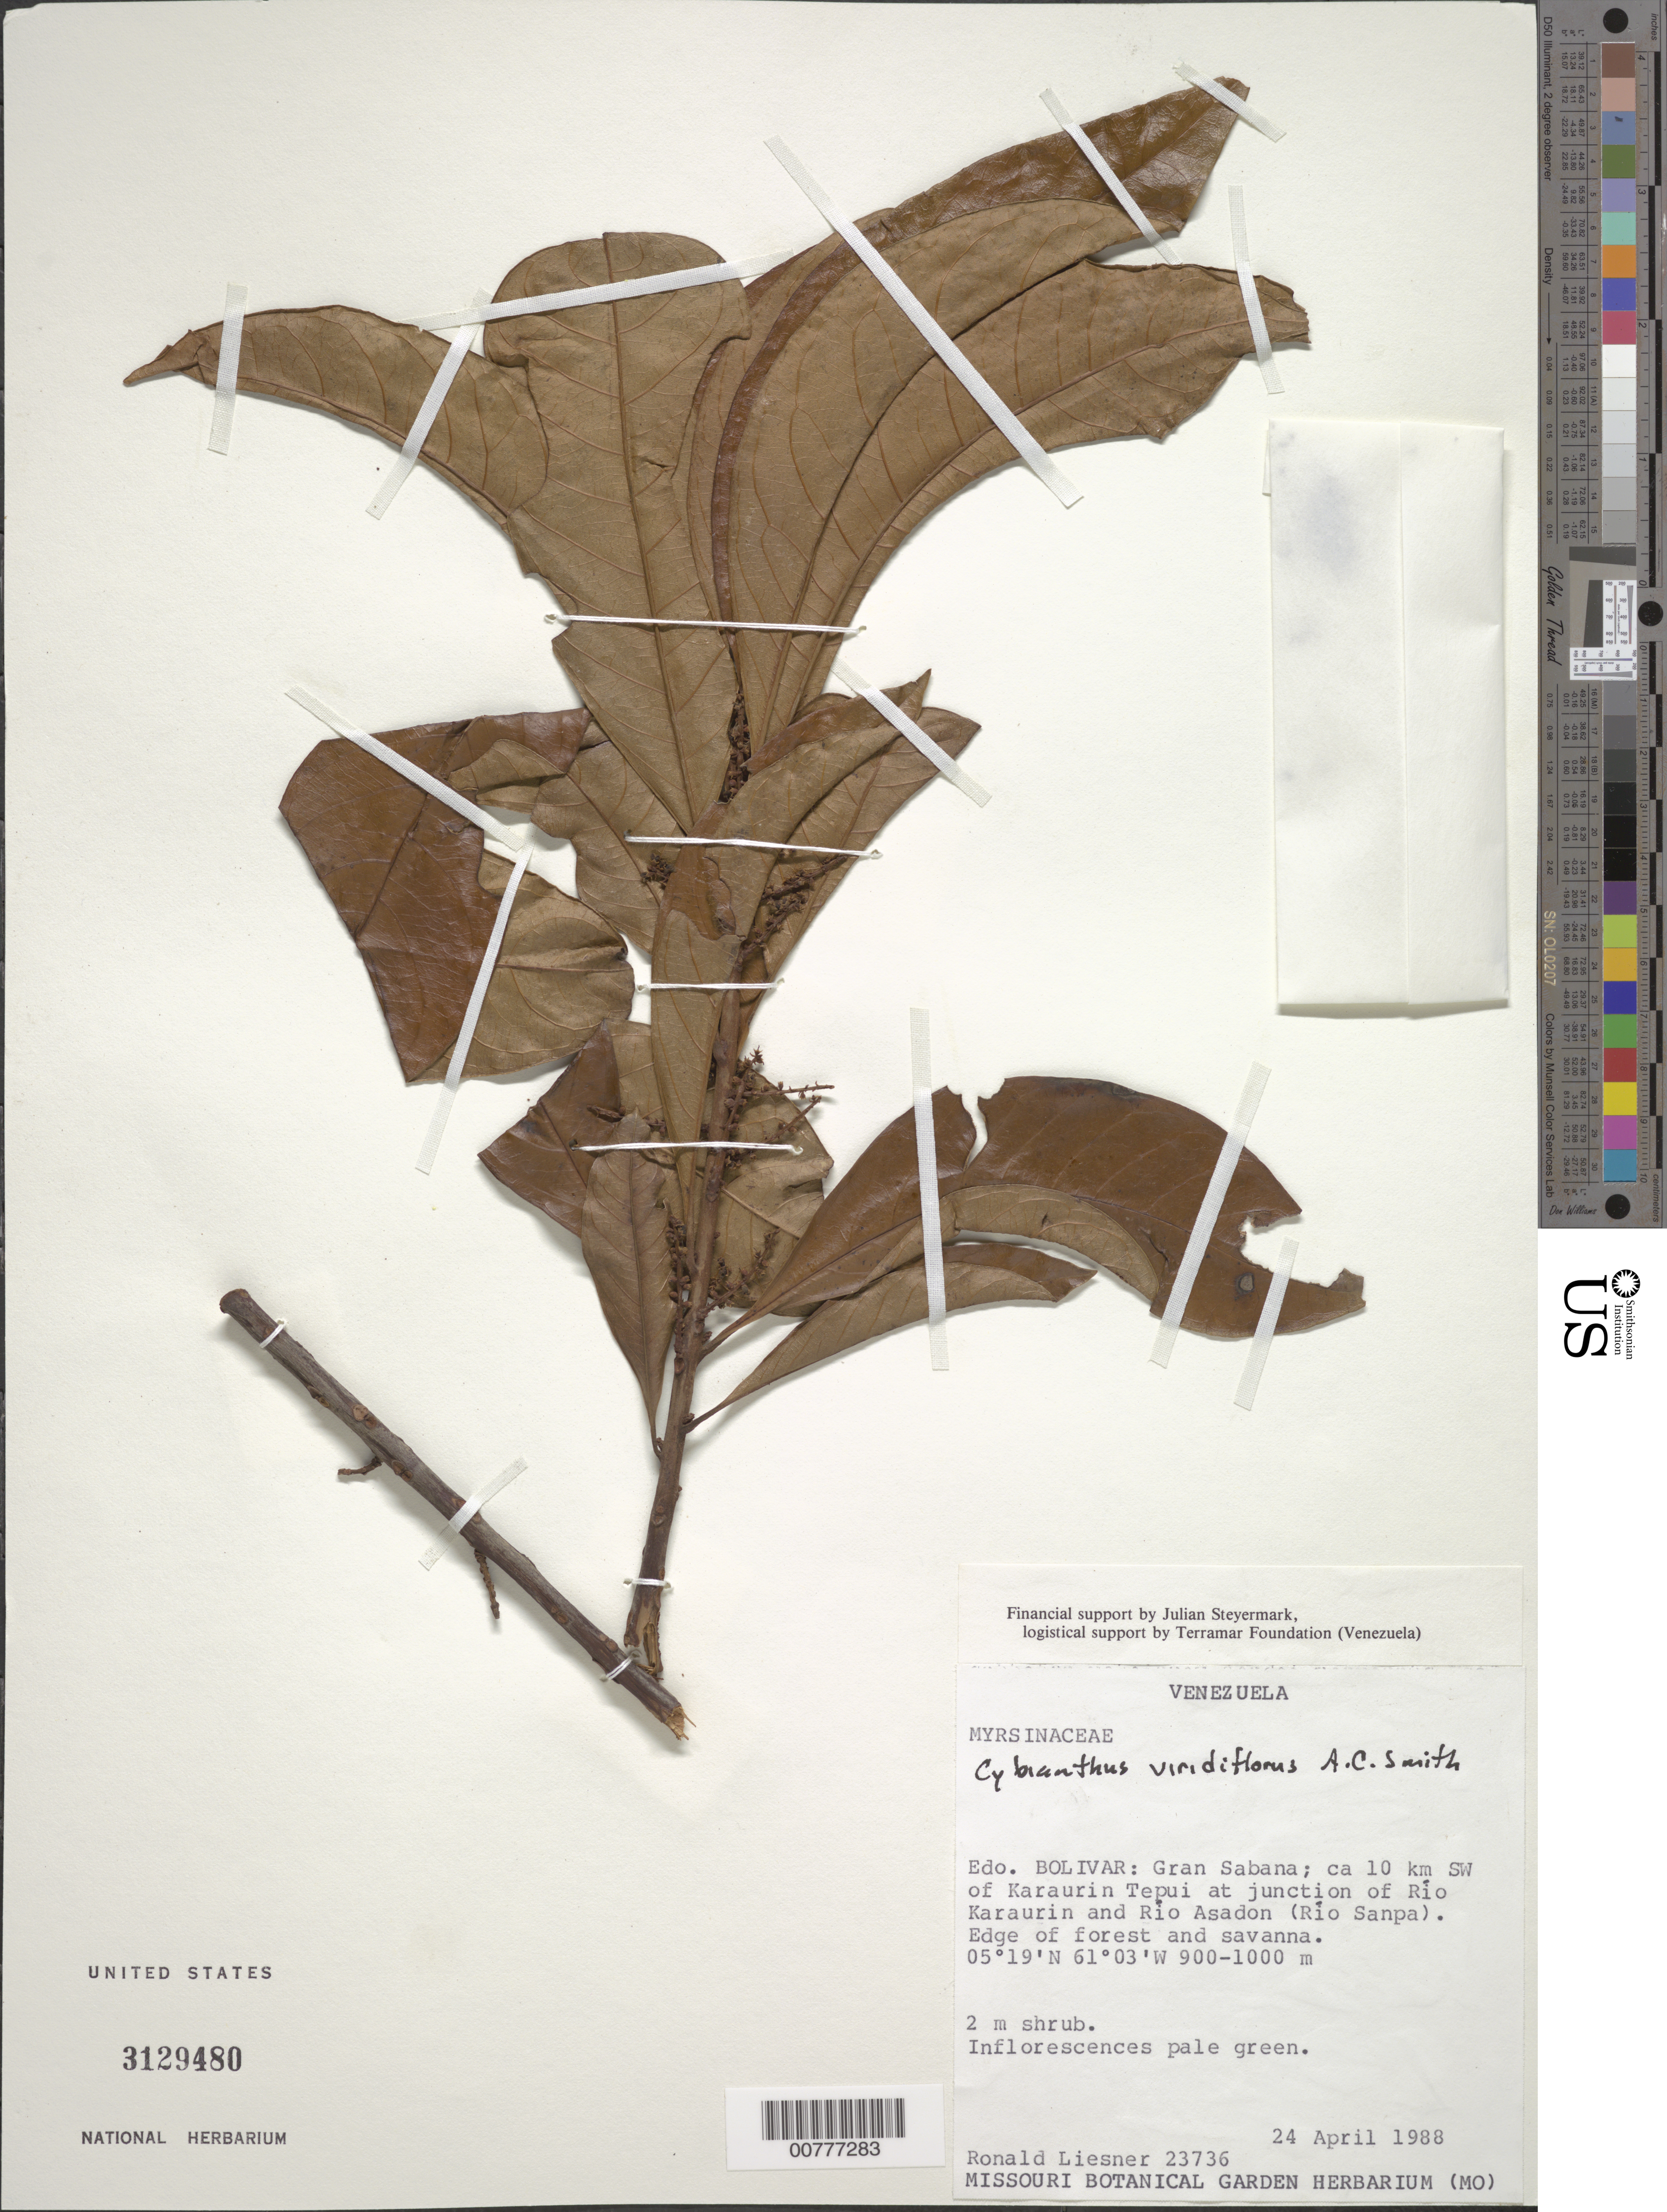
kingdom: Plantae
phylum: Tracheophyta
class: Magnoliopsida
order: Ericales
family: Primulaceae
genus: Cybianthus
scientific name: Cybianthus viridiflorus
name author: A.C. Sm.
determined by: Pipoly, J. J., III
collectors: R. L. Liesner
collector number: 23736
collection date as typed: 24-Apr-88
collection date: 1988-04-24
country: Venezuela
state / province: Bolívar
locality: Gran Sabana, ca 10 km SW of Karaurin tepuí at junction of Río Karaurin and Río Asadon (Río Sanpa)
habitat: Edge of forest and savanna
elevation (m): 900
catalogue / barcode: US 3129480